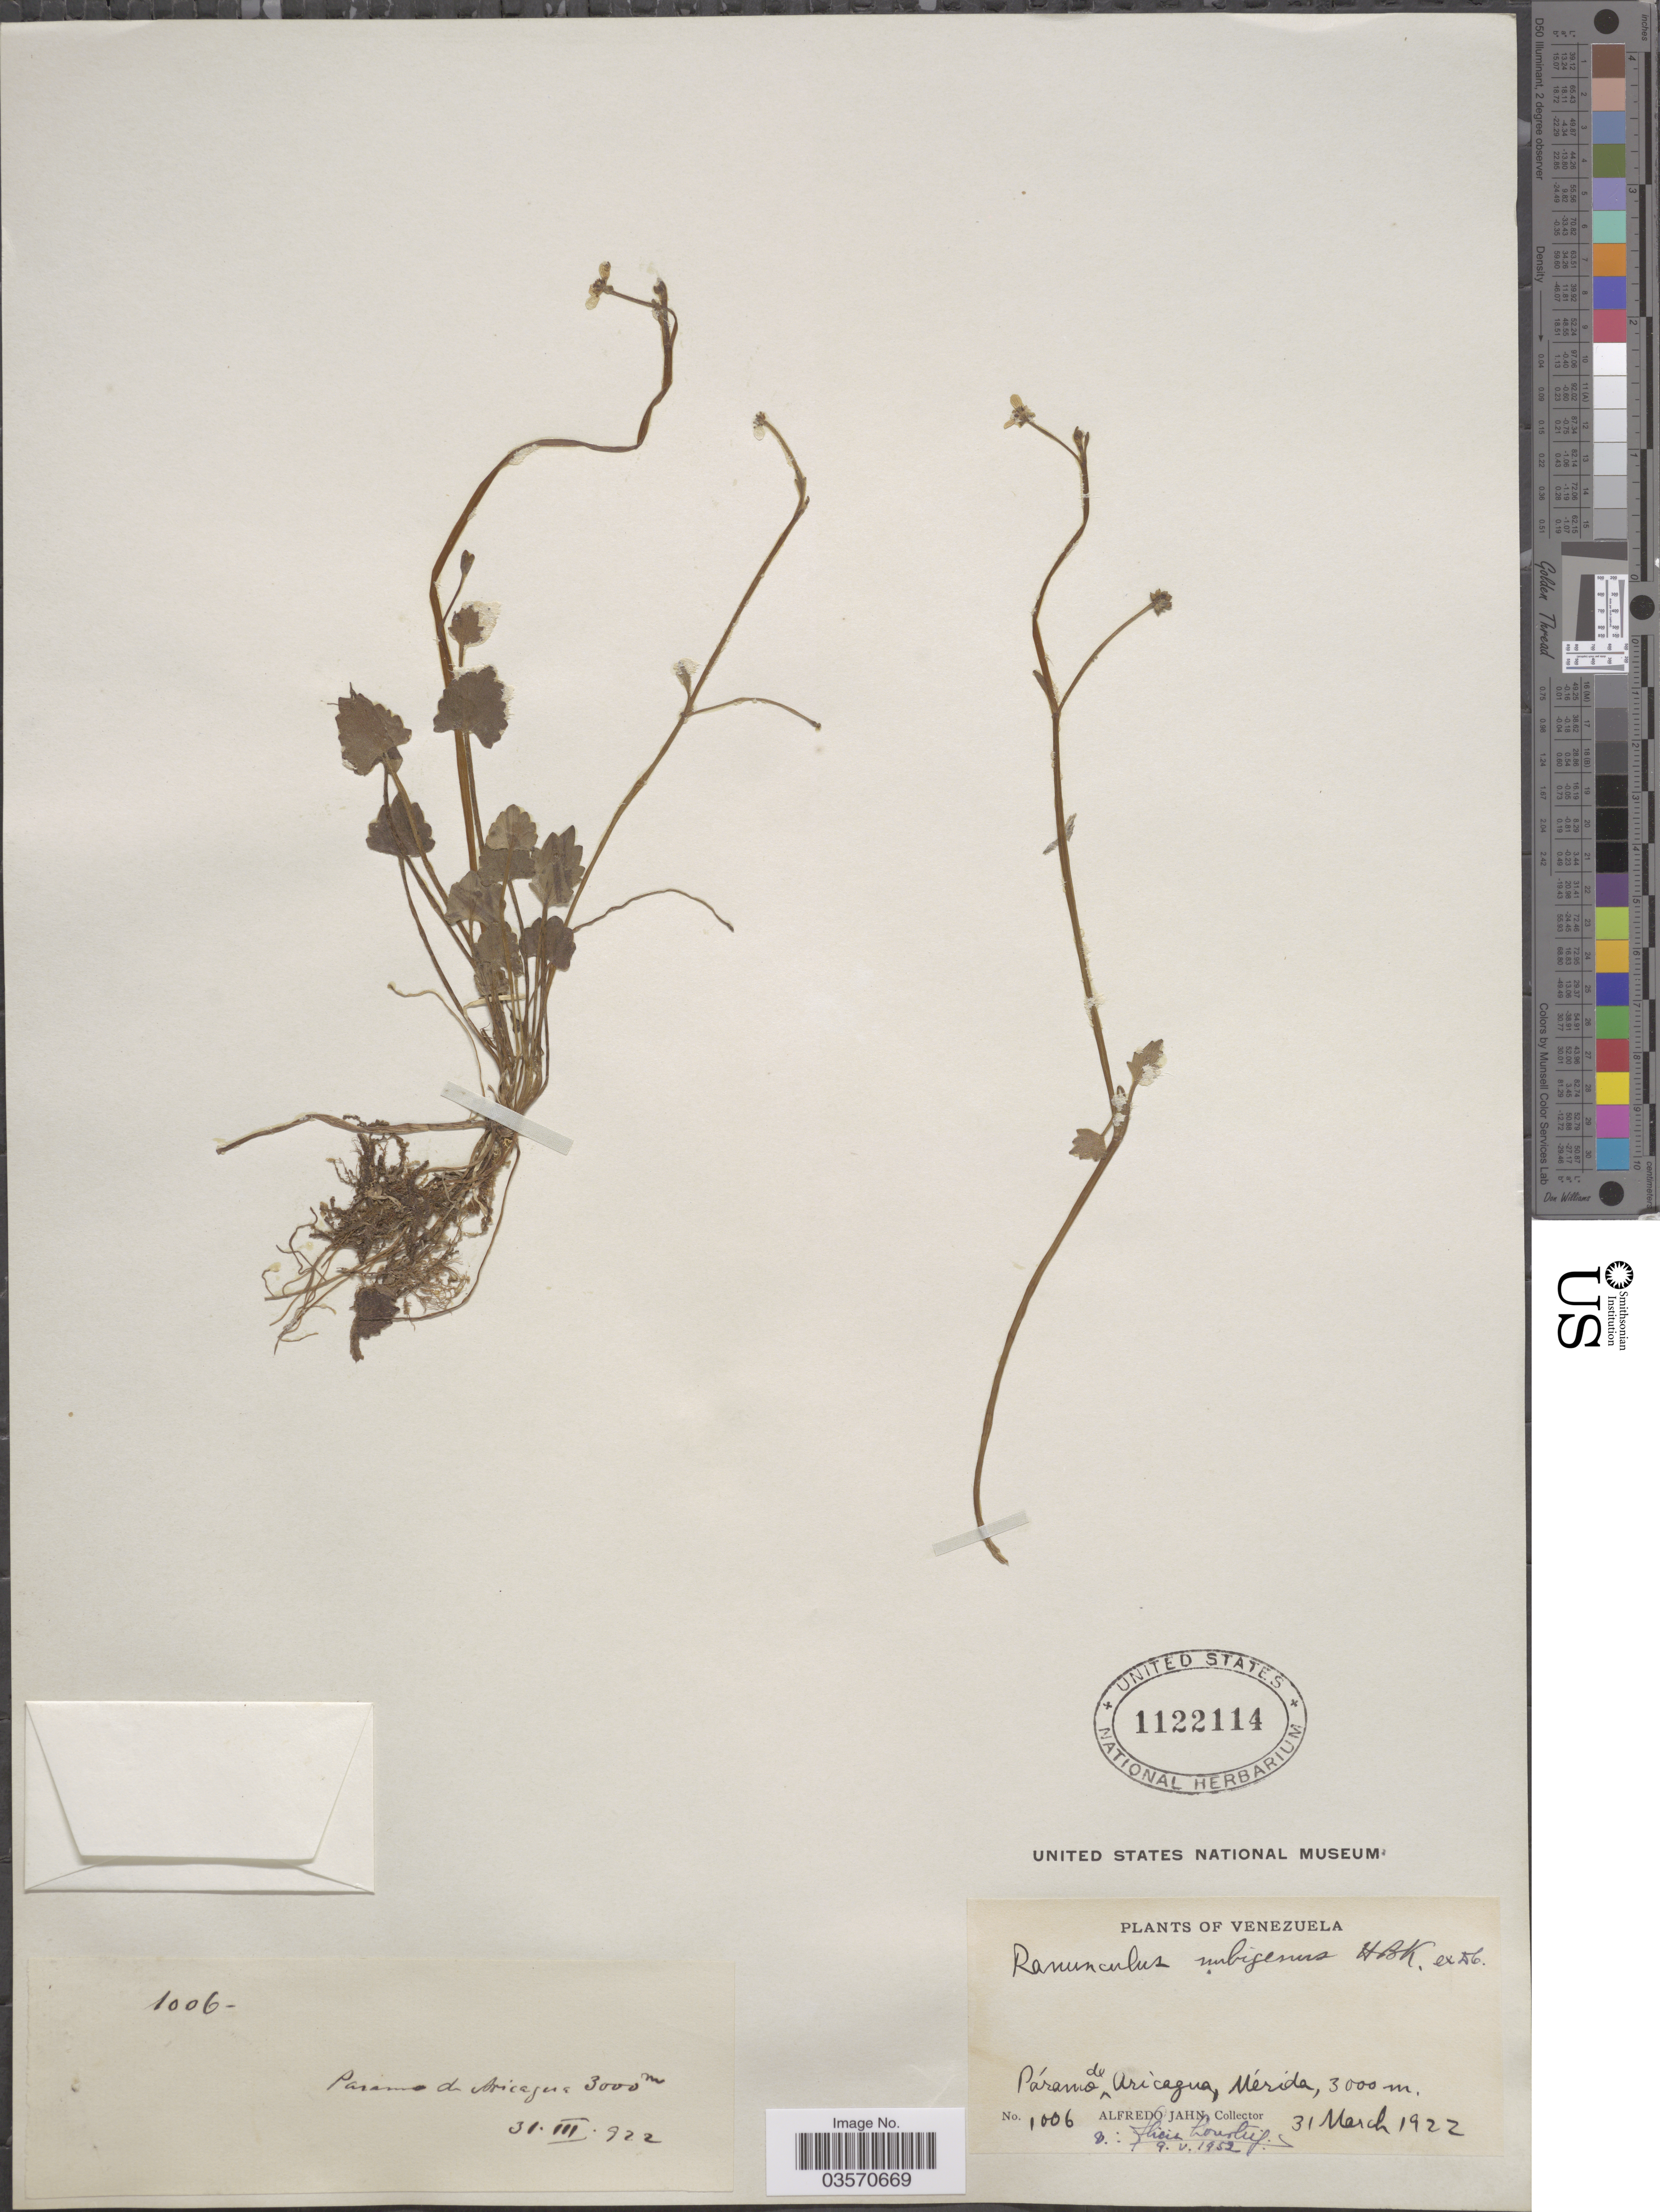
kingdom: Plantae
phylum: Tracheophyta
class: Magnoliopsida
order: Ranunculales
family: Ranunculaceae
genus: Ranunculus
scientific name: Ranunculus nubigenus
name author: Humb. et al. ex DC.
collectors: A. Jahn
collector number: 1006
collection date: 1922-03-31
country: Venezuela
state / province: Mérida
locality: Páramo de Aricagua.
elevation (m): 3000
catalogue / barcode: US 1122114